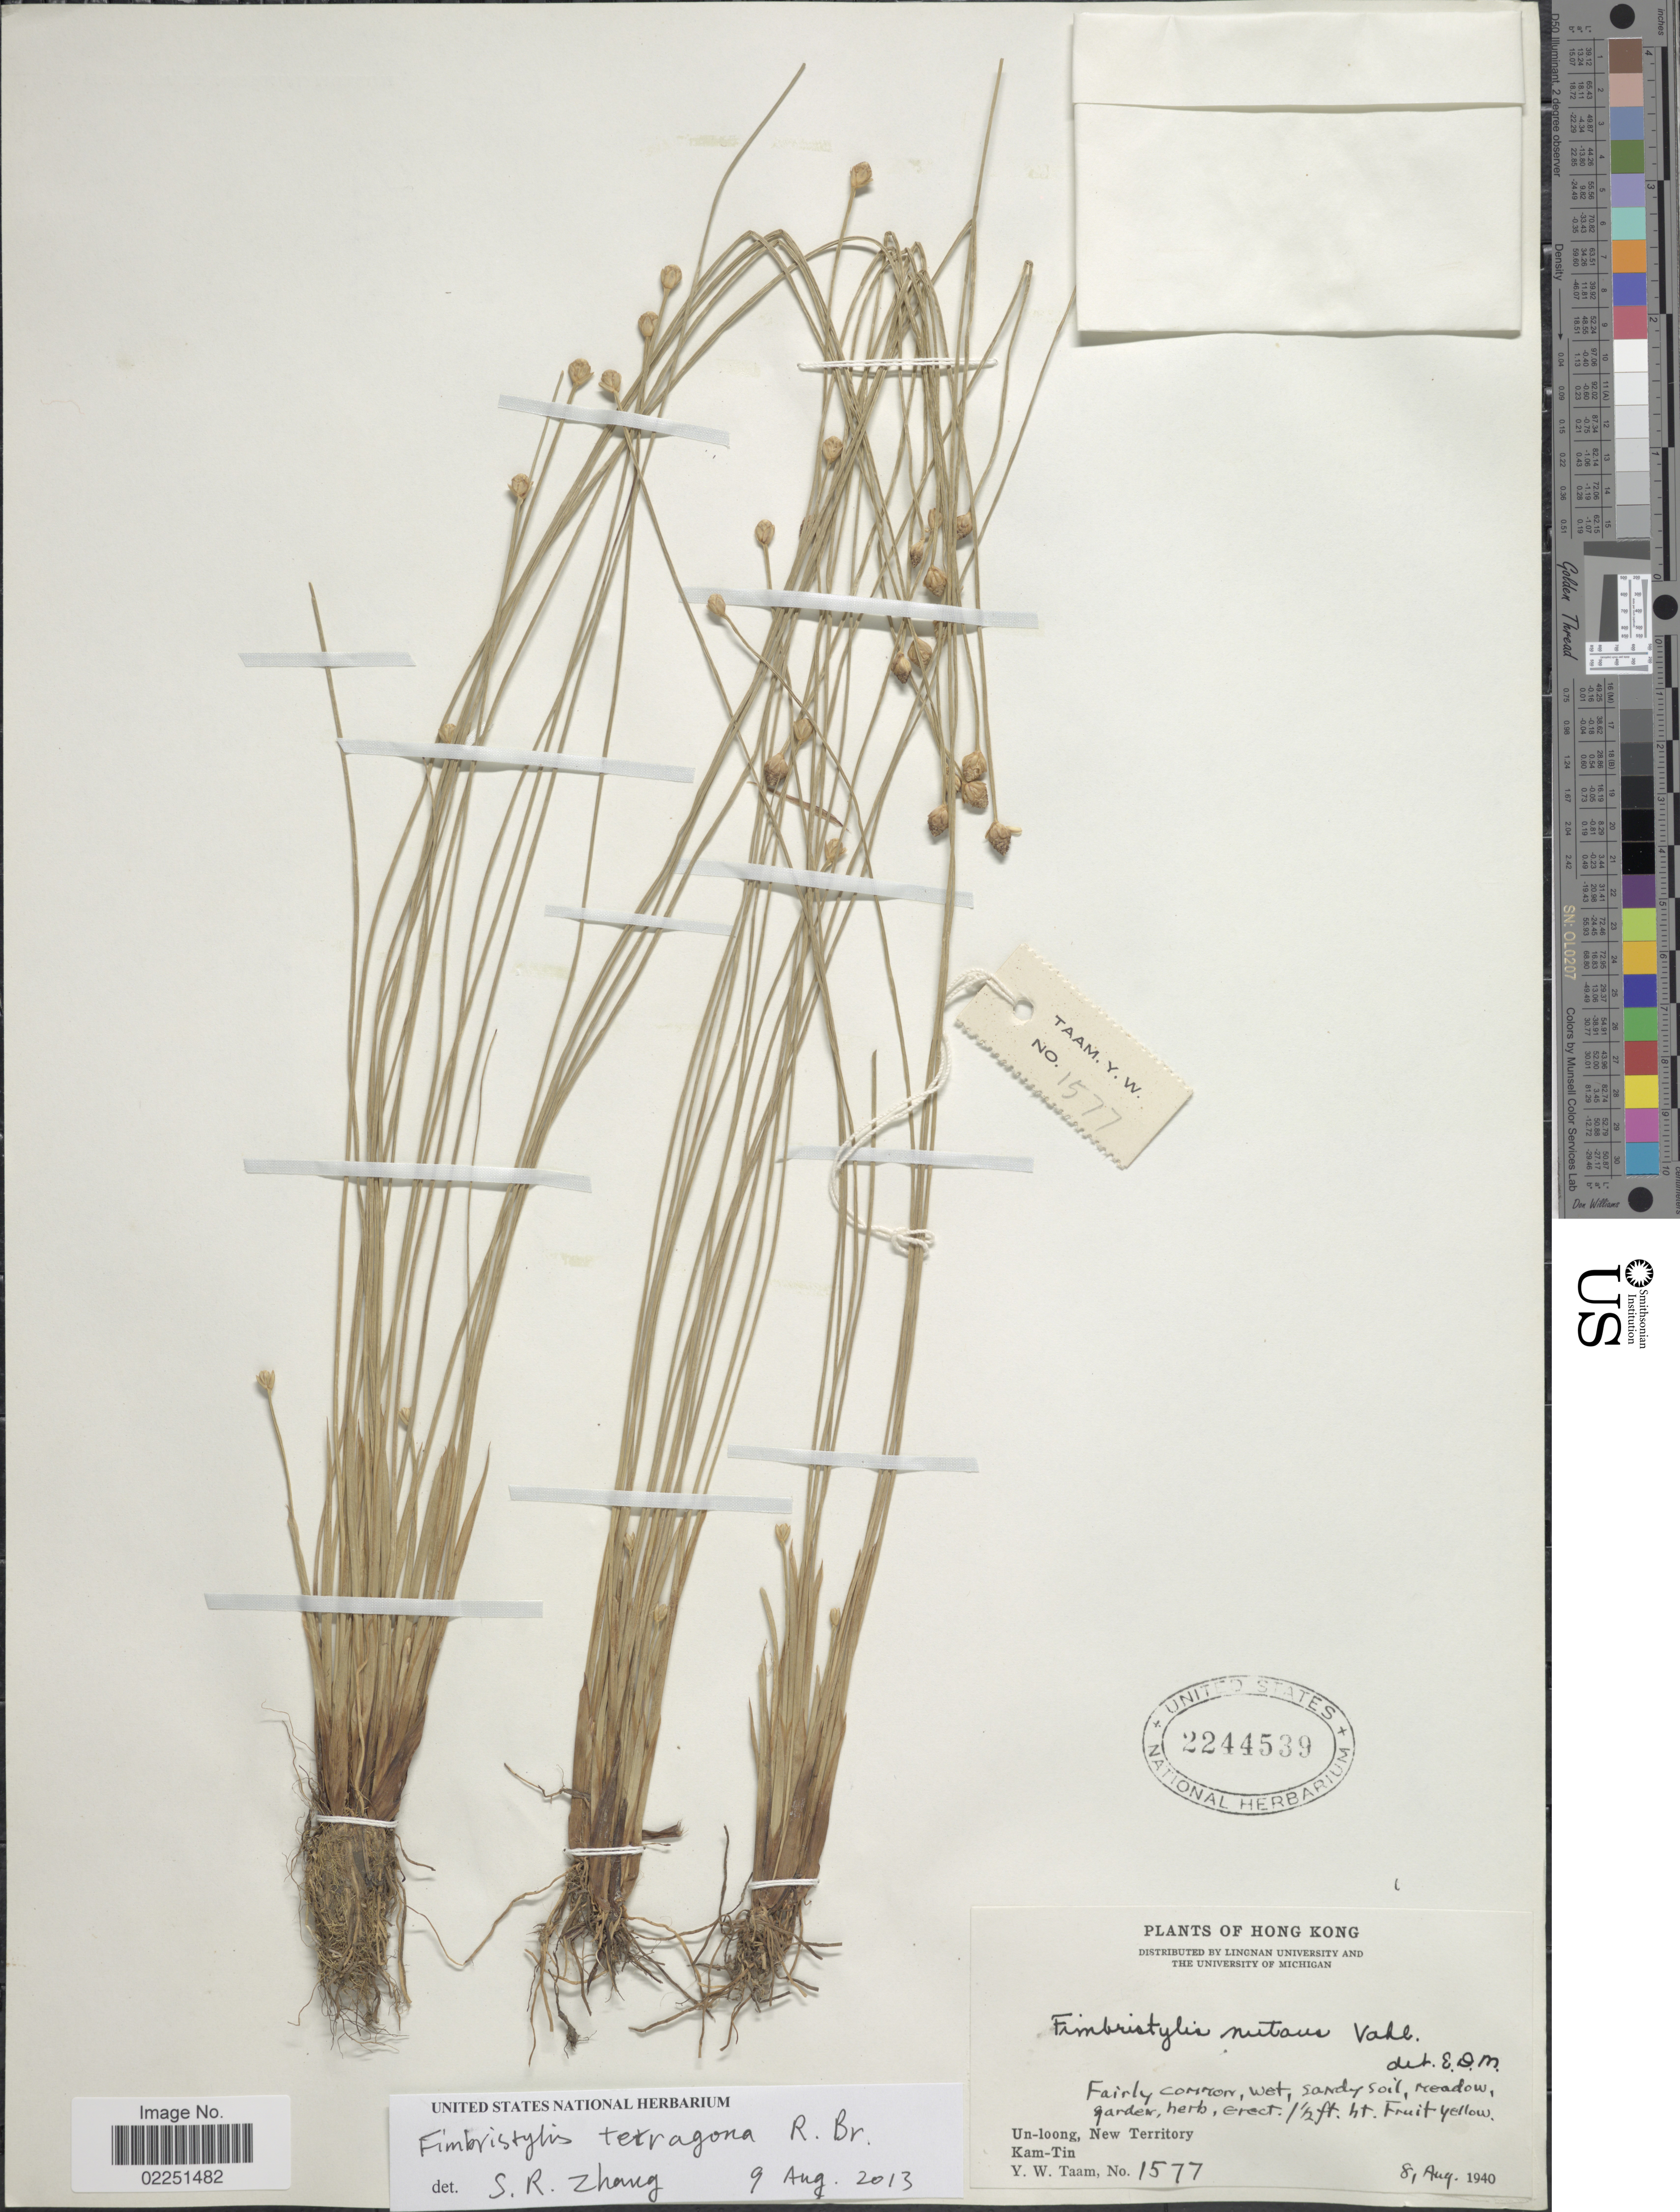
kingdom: Plantae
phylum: Tracheophyta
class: Liliopsida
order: Poales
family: Cyperaceae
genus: Fimbristylis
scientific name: Fimbristylis tetragona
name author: R. Br.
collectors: Y. W. Taam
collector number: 1577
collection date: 1940-08-08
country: China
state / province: Hong Kong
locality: Un-loong, New Territory, Kam-Tin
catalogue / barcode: US 2244539